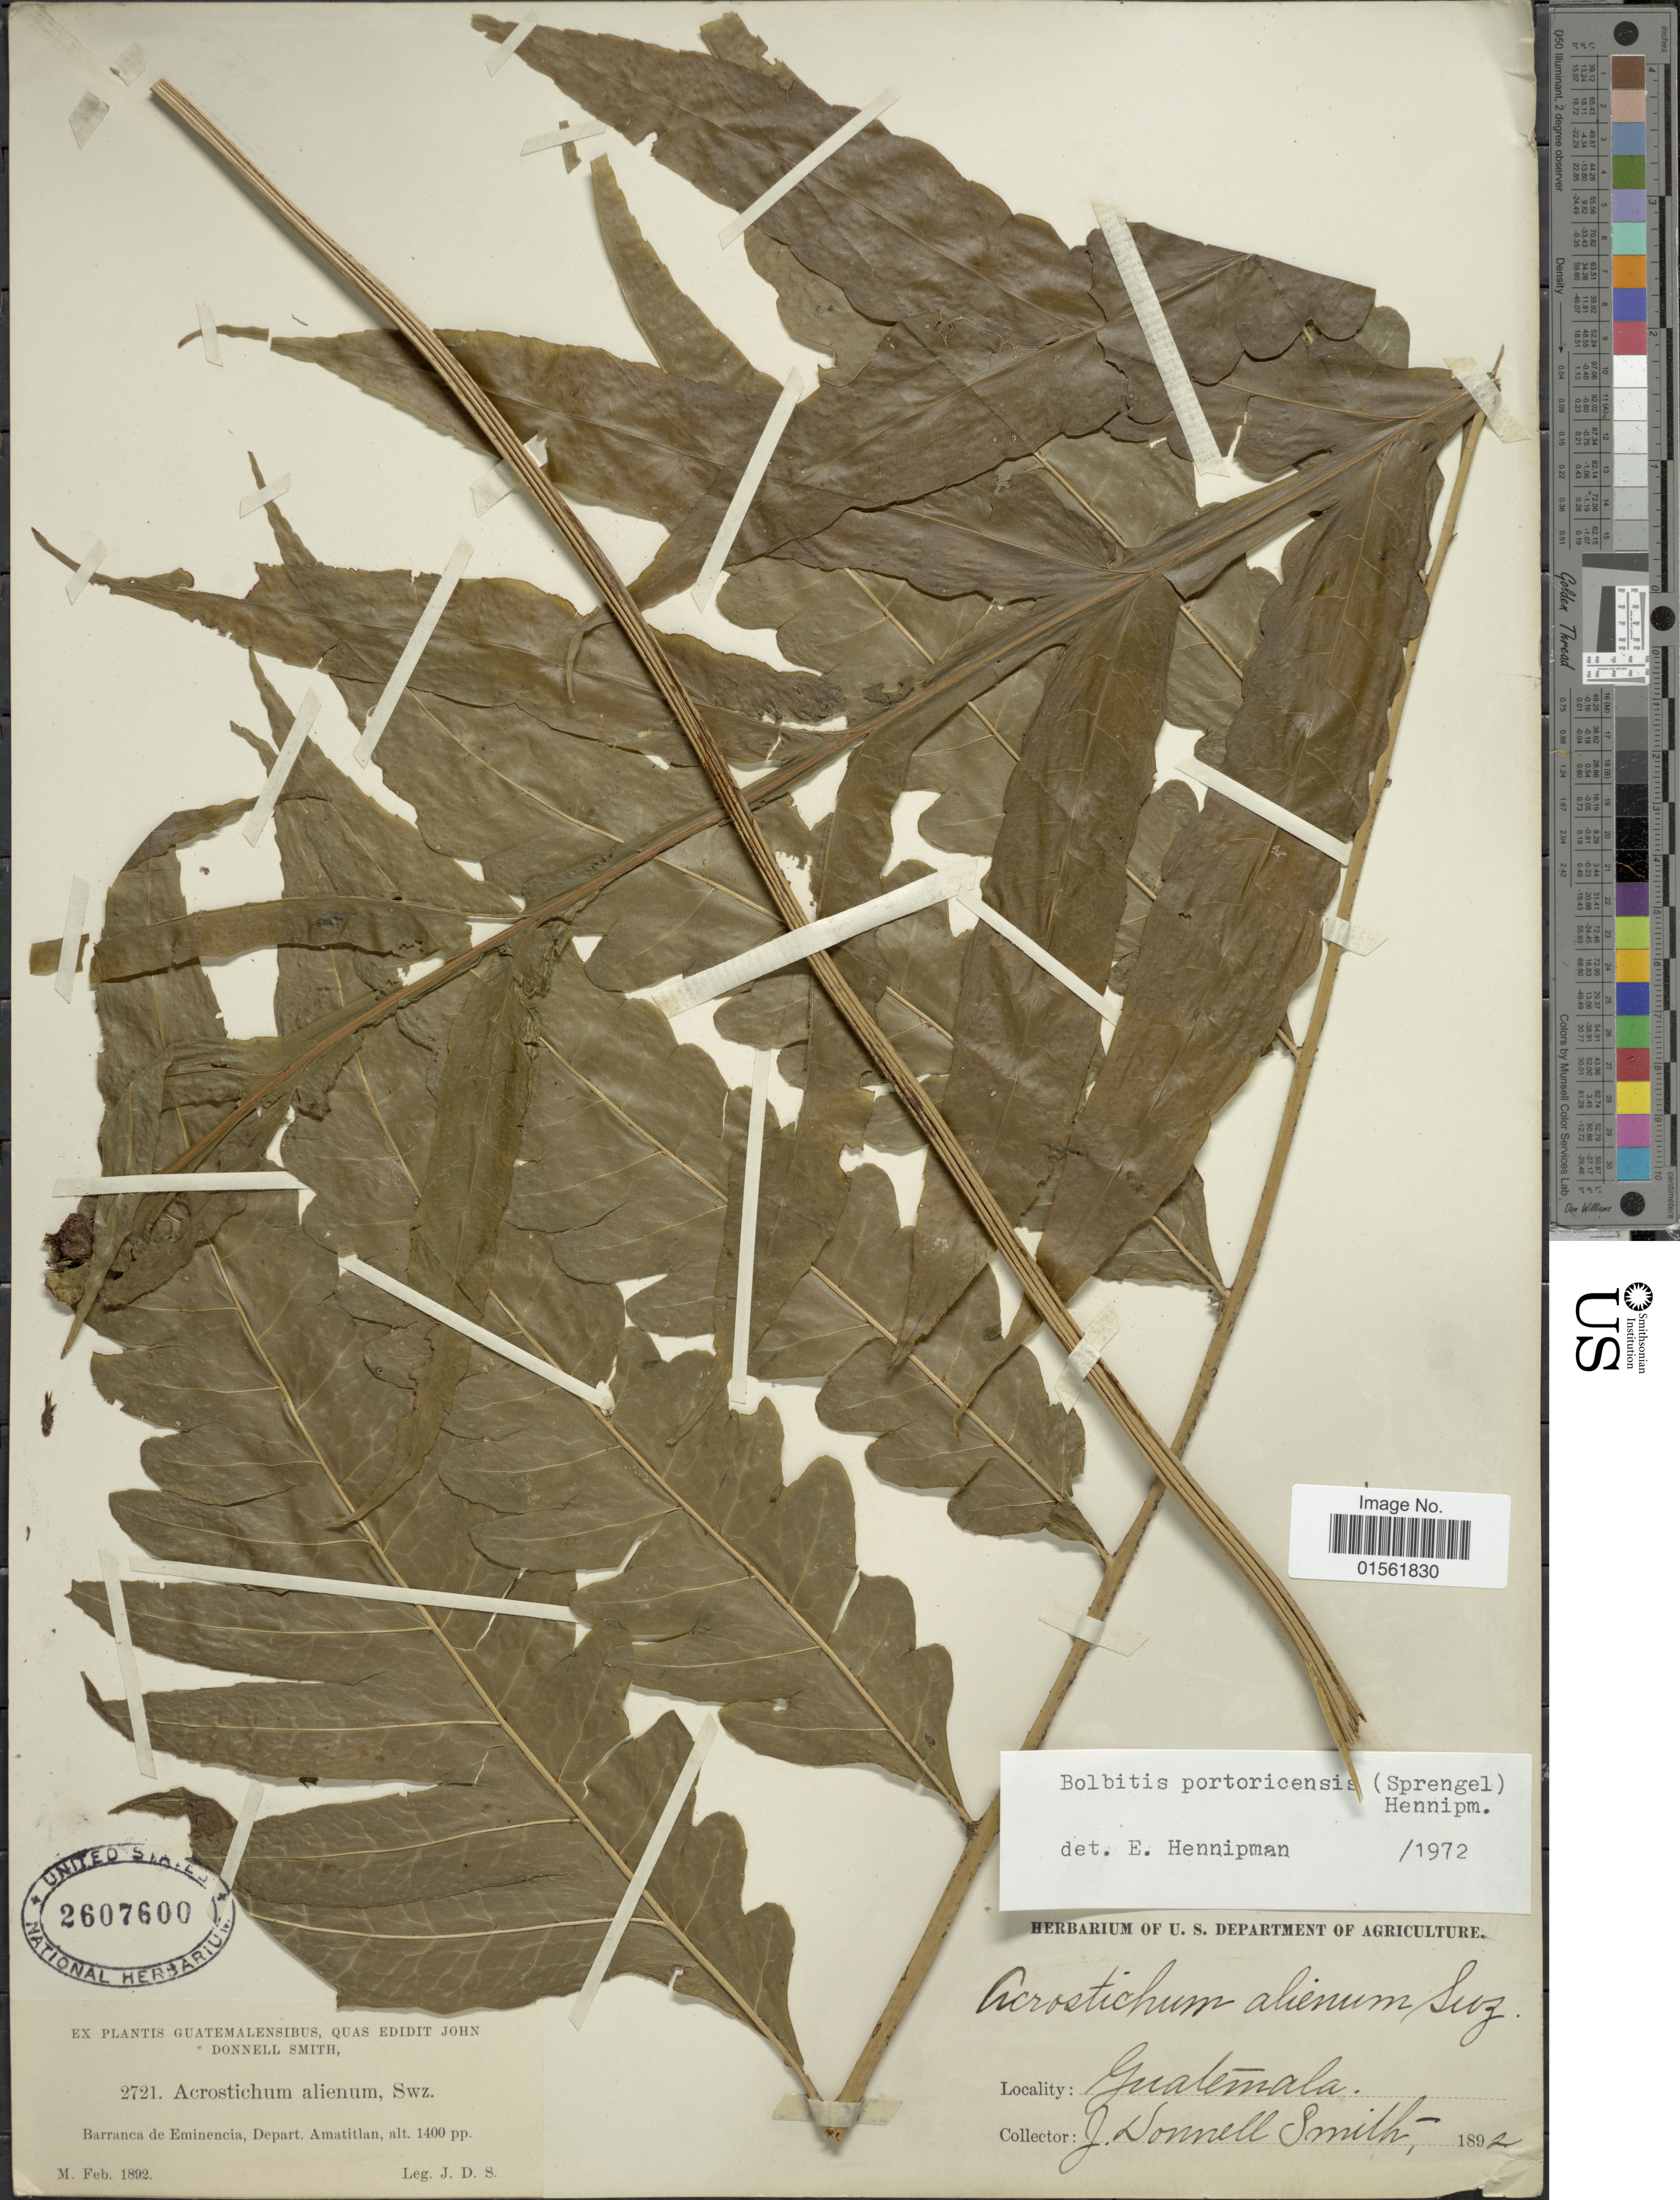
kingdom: Plantae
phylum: Tracheophyta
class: Polypodiopsida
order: Polypodiales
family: Dryopteridaceae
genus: Bolbitis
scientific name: Bolbitis portoricensis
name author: (Spreng.) Hennipman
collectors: J. Donnell Smith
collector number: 2721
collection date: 1892-02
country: Guatemala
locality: Barranca de Eminencia, Depart. Amatitlan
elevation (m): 427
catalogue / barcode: US 2607600